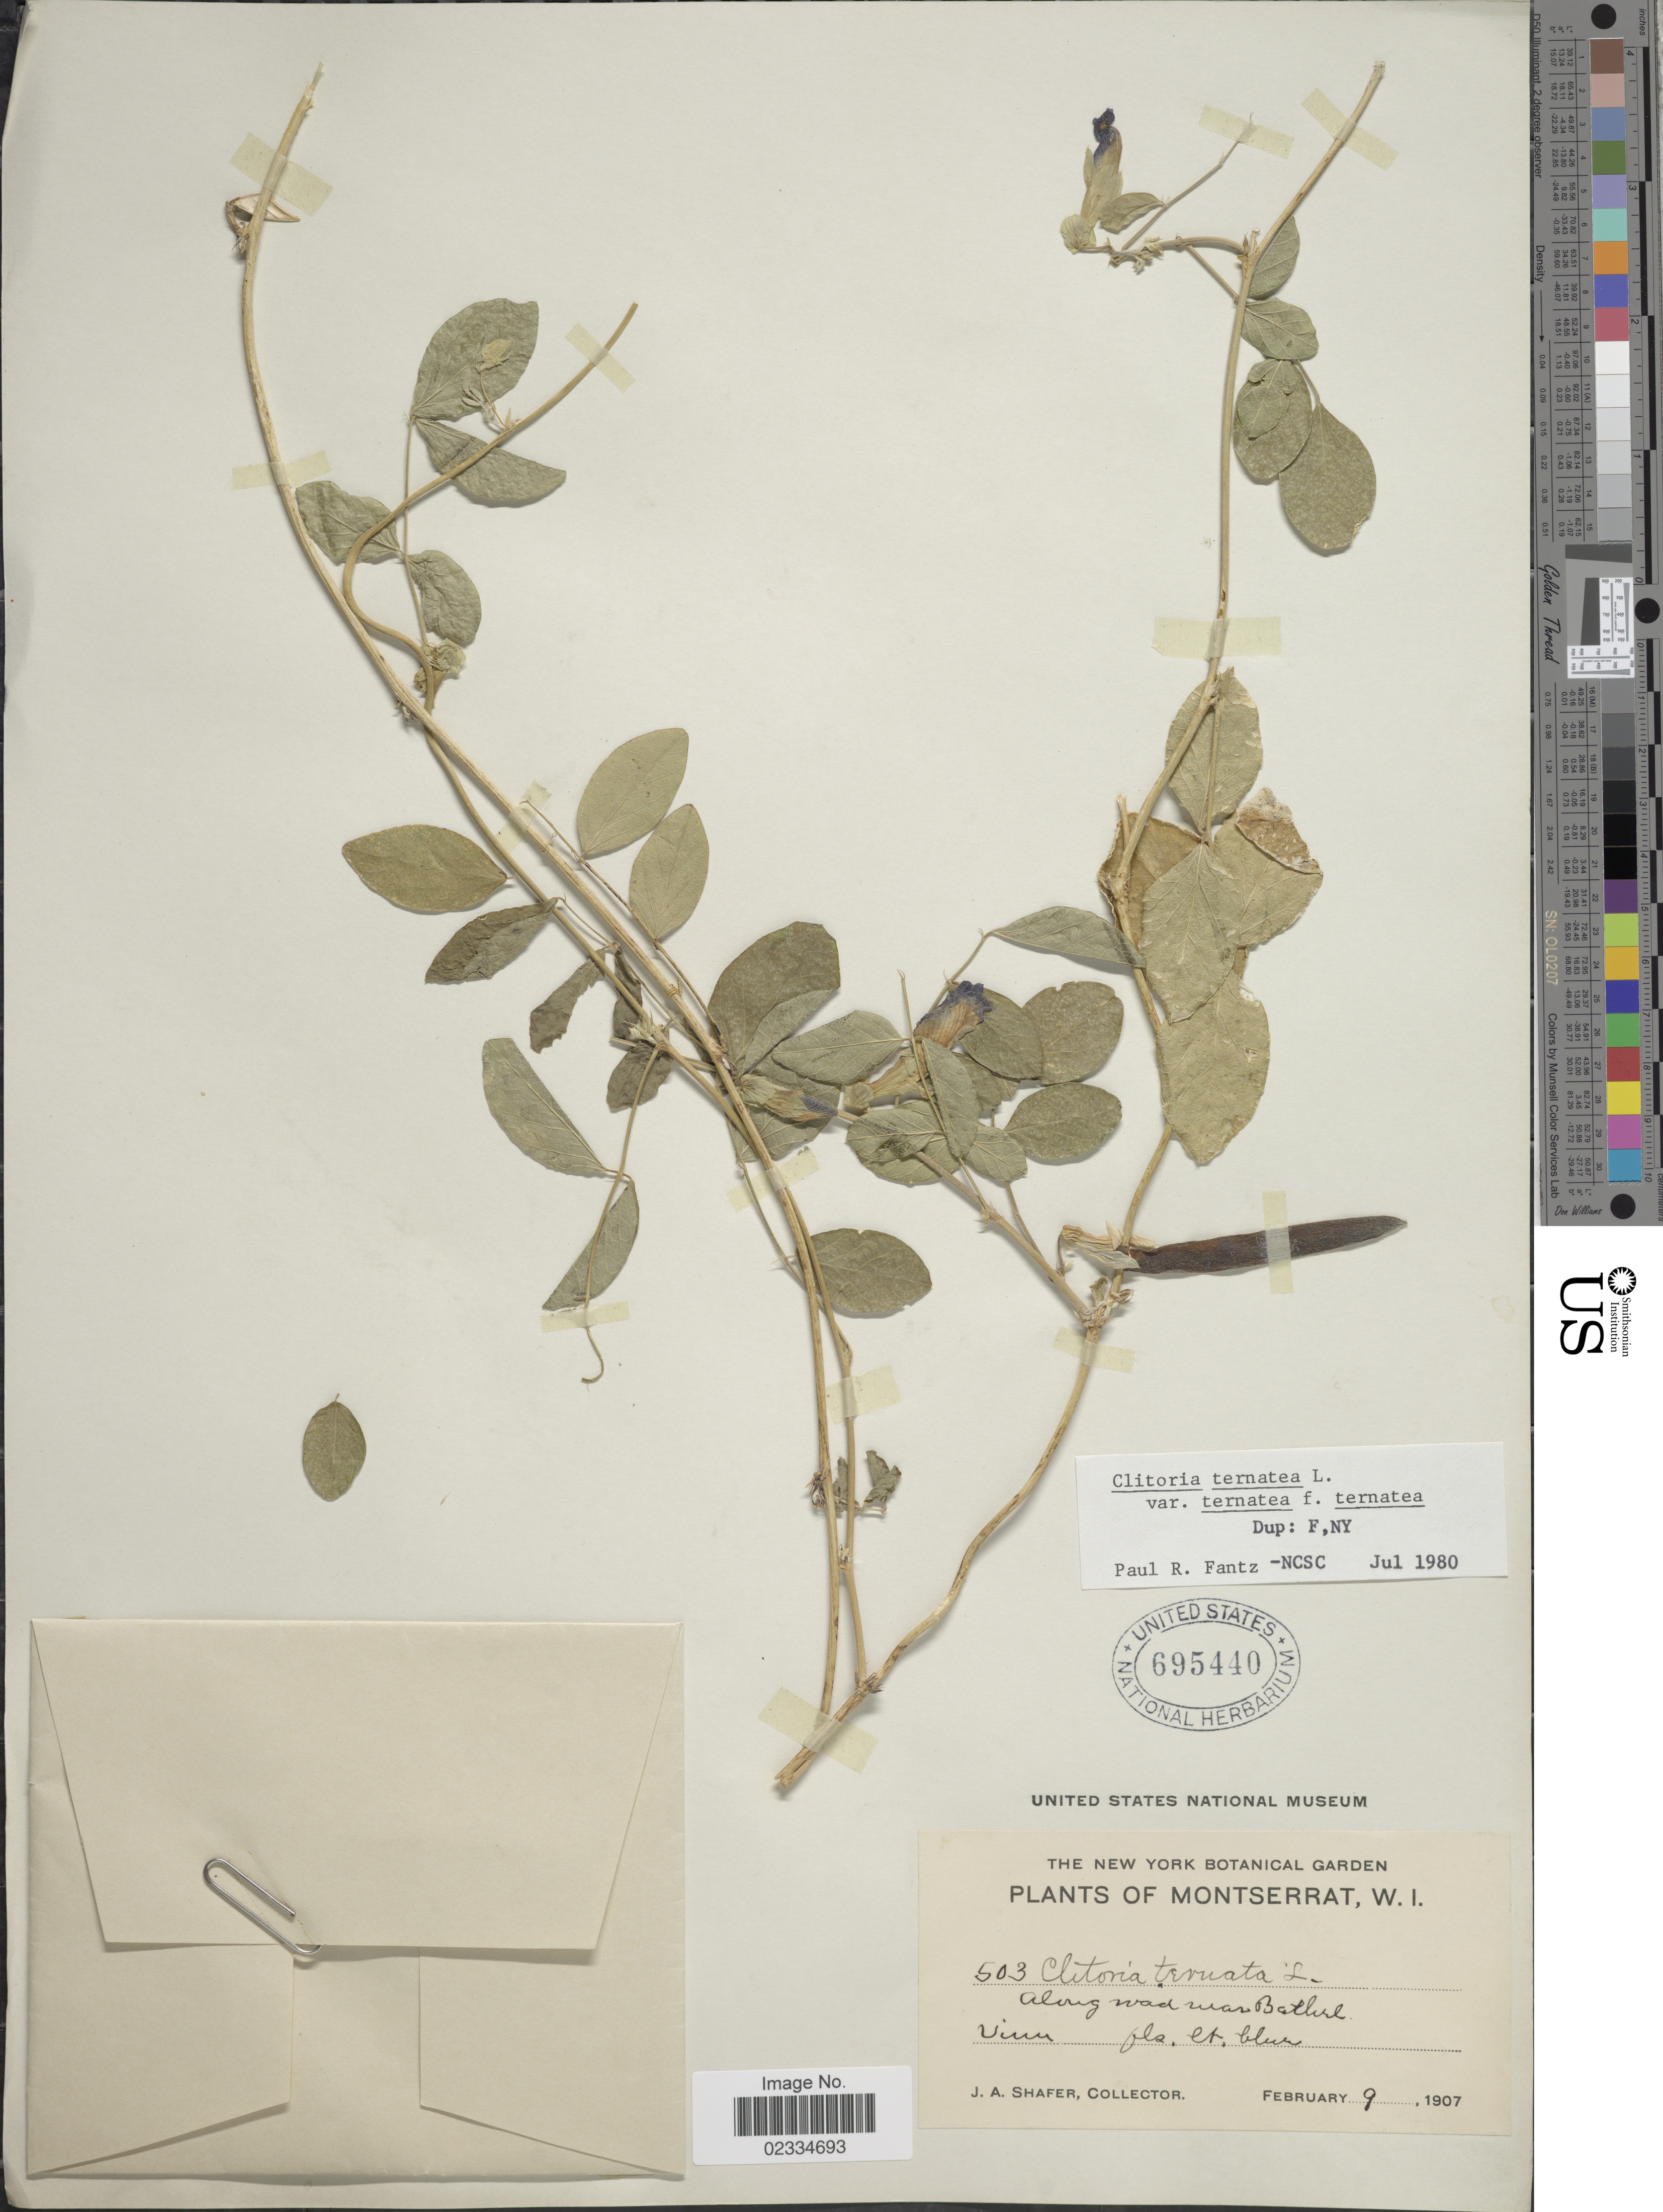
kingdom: Plantae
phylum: Tracheophyta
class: Magnoliopsida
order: Fabales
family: Fabaceae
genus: Clitoria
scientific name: Clitoria ternatea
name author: L.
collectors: J. A. Shafer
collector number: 503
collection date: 1907-02-09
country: Montserrat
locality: W.I., near Bethel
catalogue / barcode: US 695440